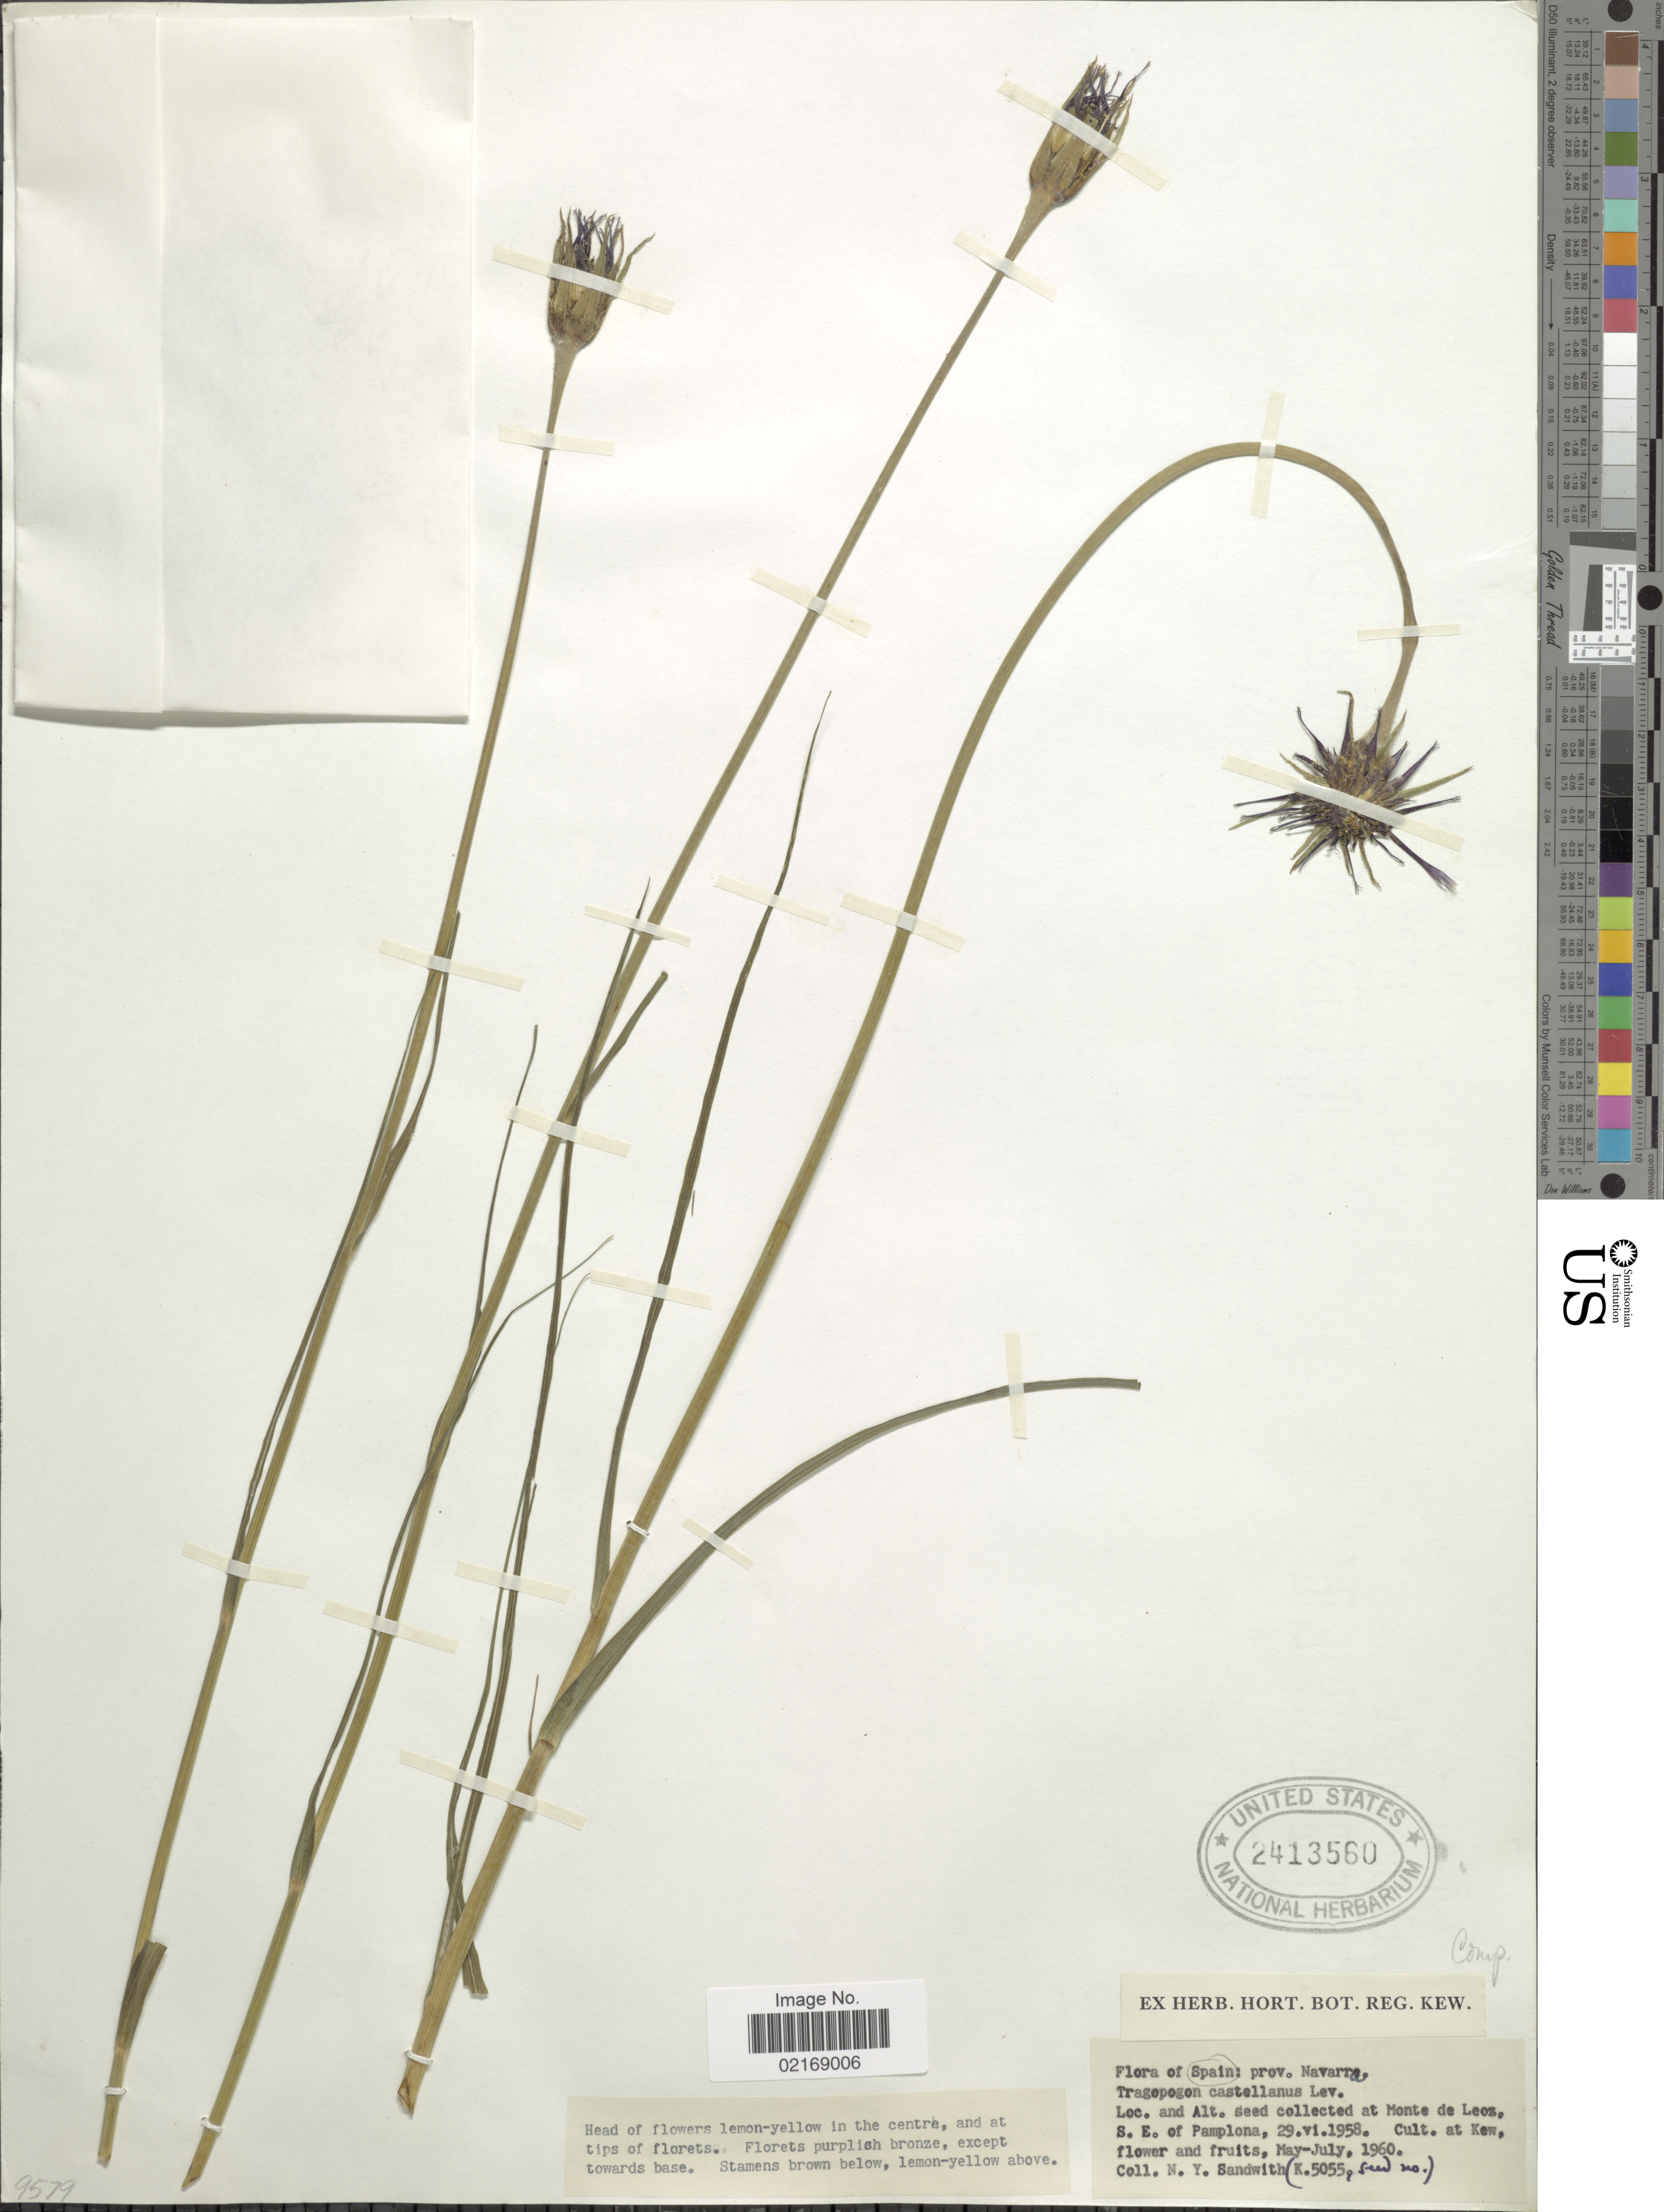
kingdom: Plantae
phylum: Tracheophyta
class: Magnoliopsida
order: Asterales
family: Asteraceae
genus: Tragopogon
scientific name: Tragopogon castellanus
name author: Leresche & Levier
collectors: N. Y. Sandwith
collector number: K.5055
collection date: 1960-05/1960-07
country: Spain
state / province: Navarra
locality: Navarre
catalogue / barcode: US 2413560